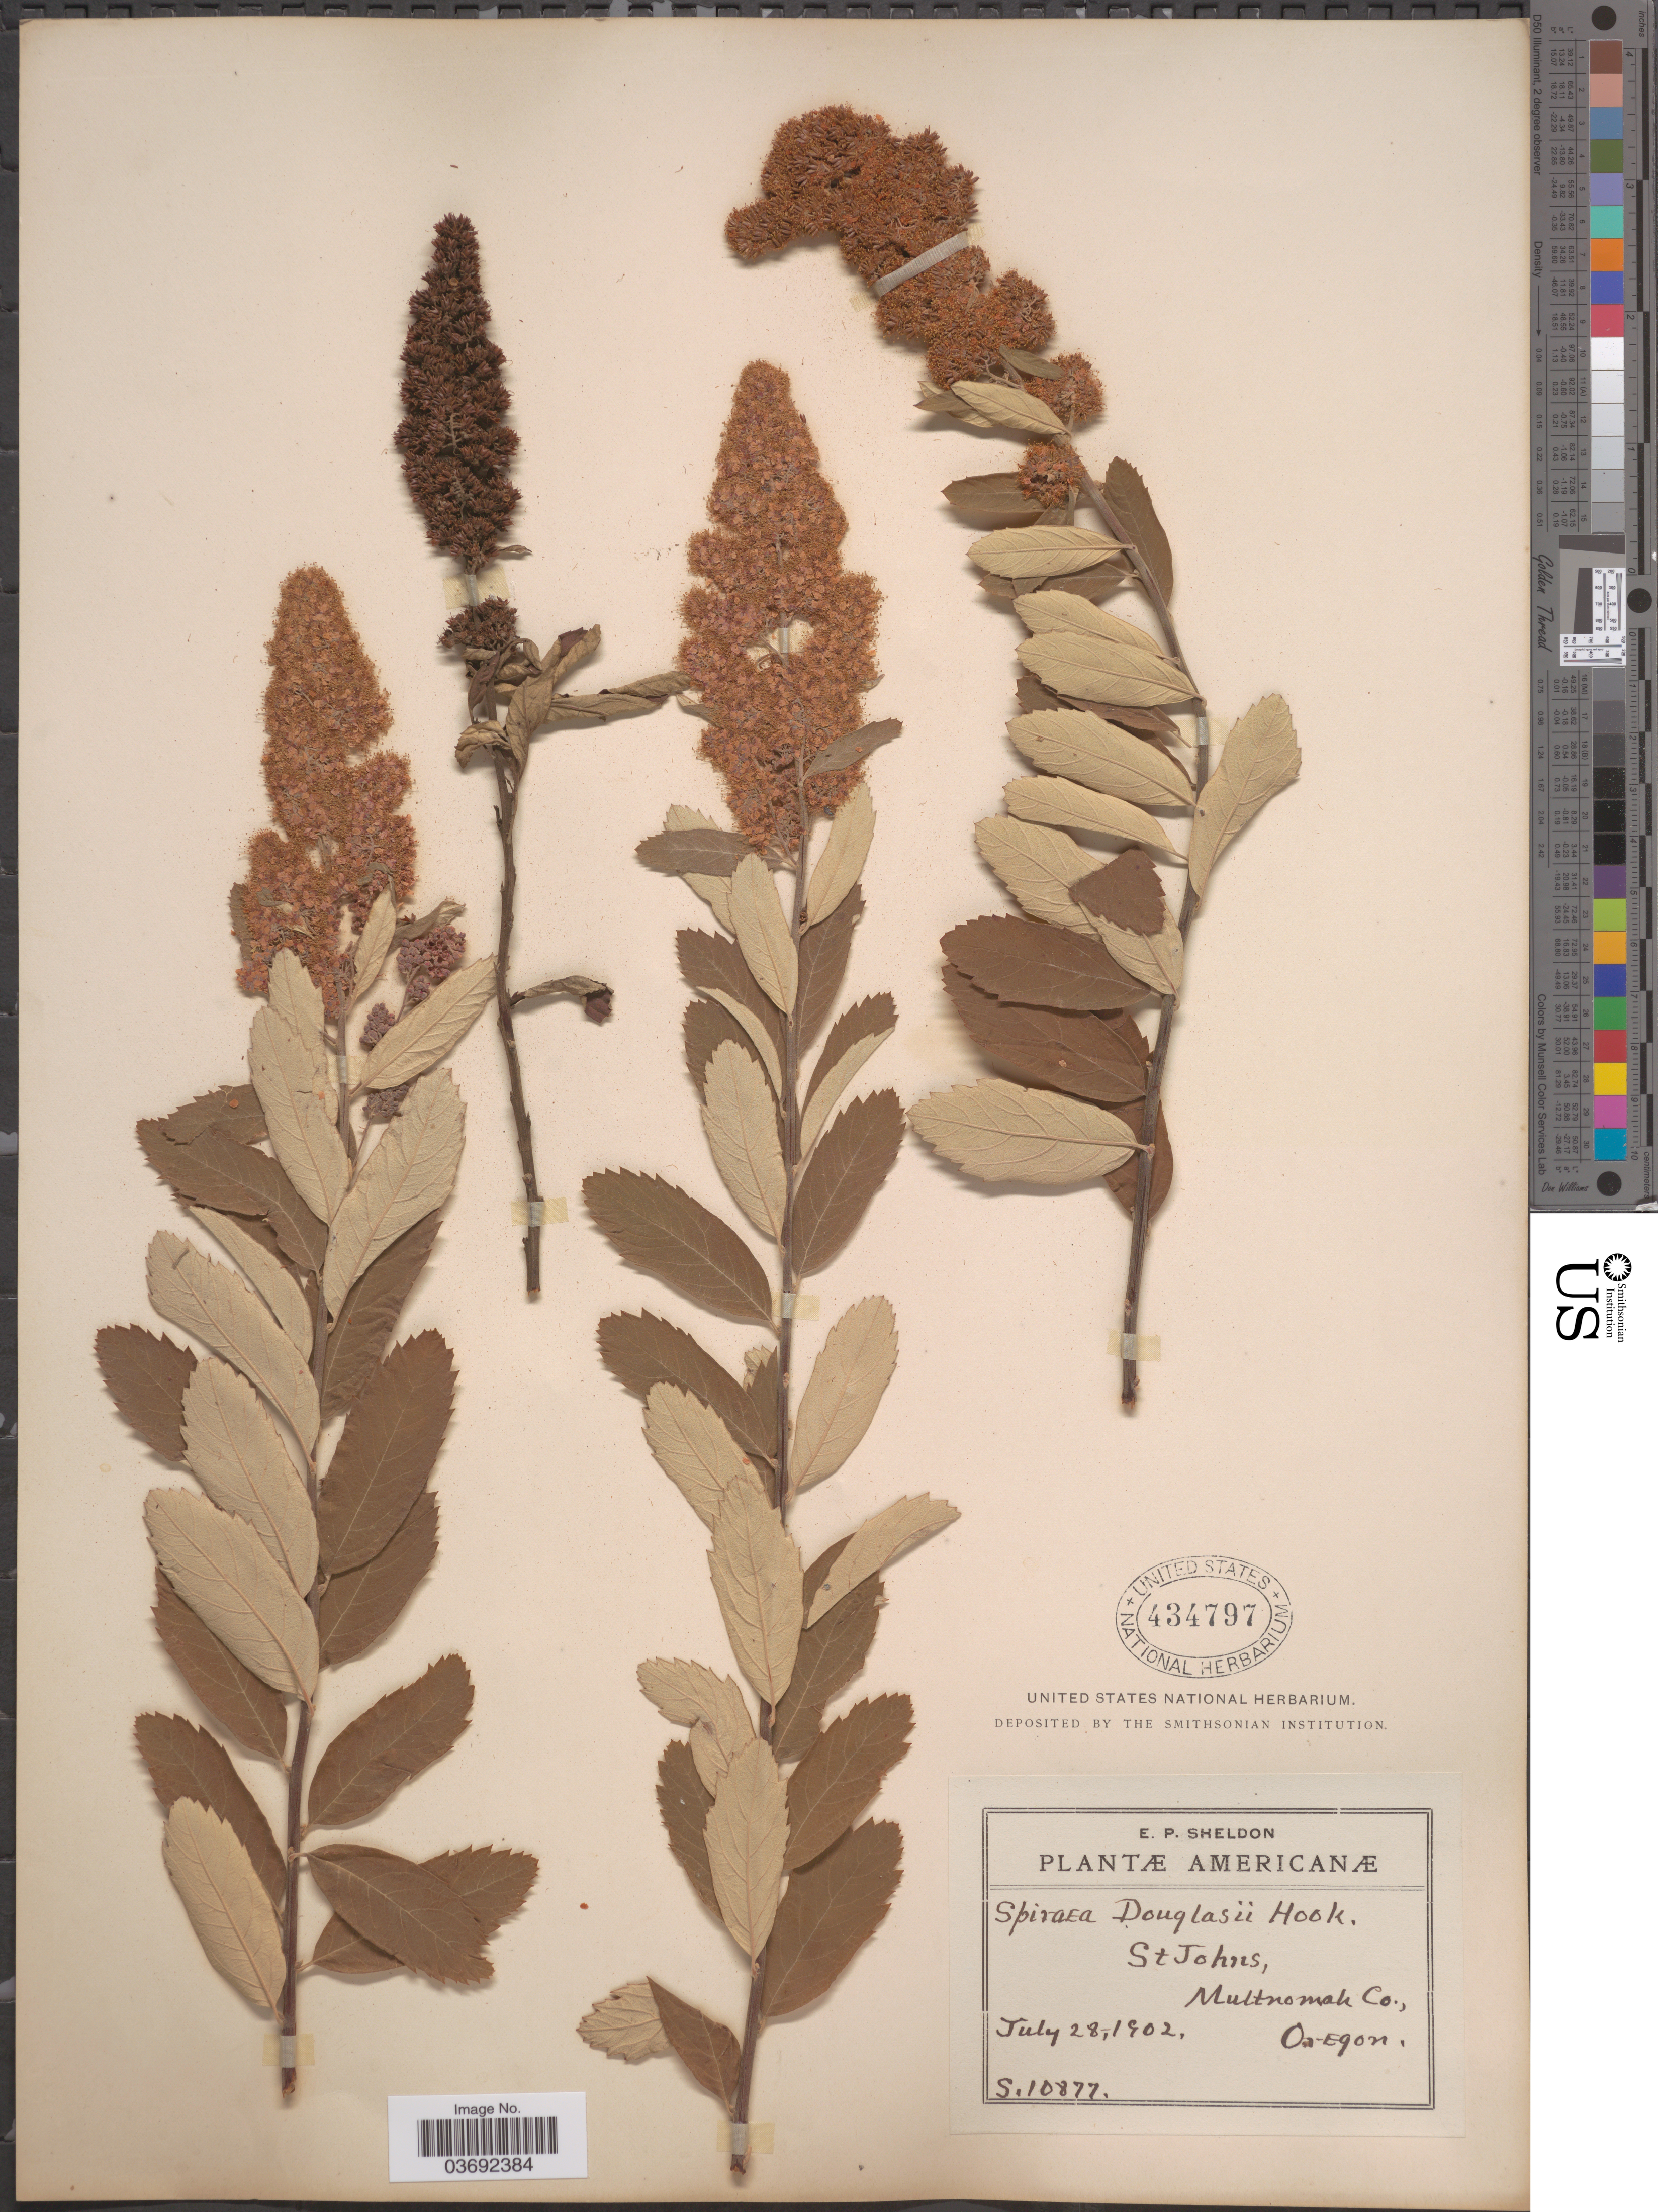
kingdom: Plantae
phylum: Tracheophyta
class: Magnoliopsida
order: Rosales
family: Rosaceae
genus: Spiraea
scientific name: Spiraea douglasii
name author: Hook.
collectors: E. P. Sheldon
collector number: S.10877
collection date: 1902-07-28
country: United States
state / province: Oregon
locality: St Johns, Multnomak Co.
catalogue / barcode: US 434797